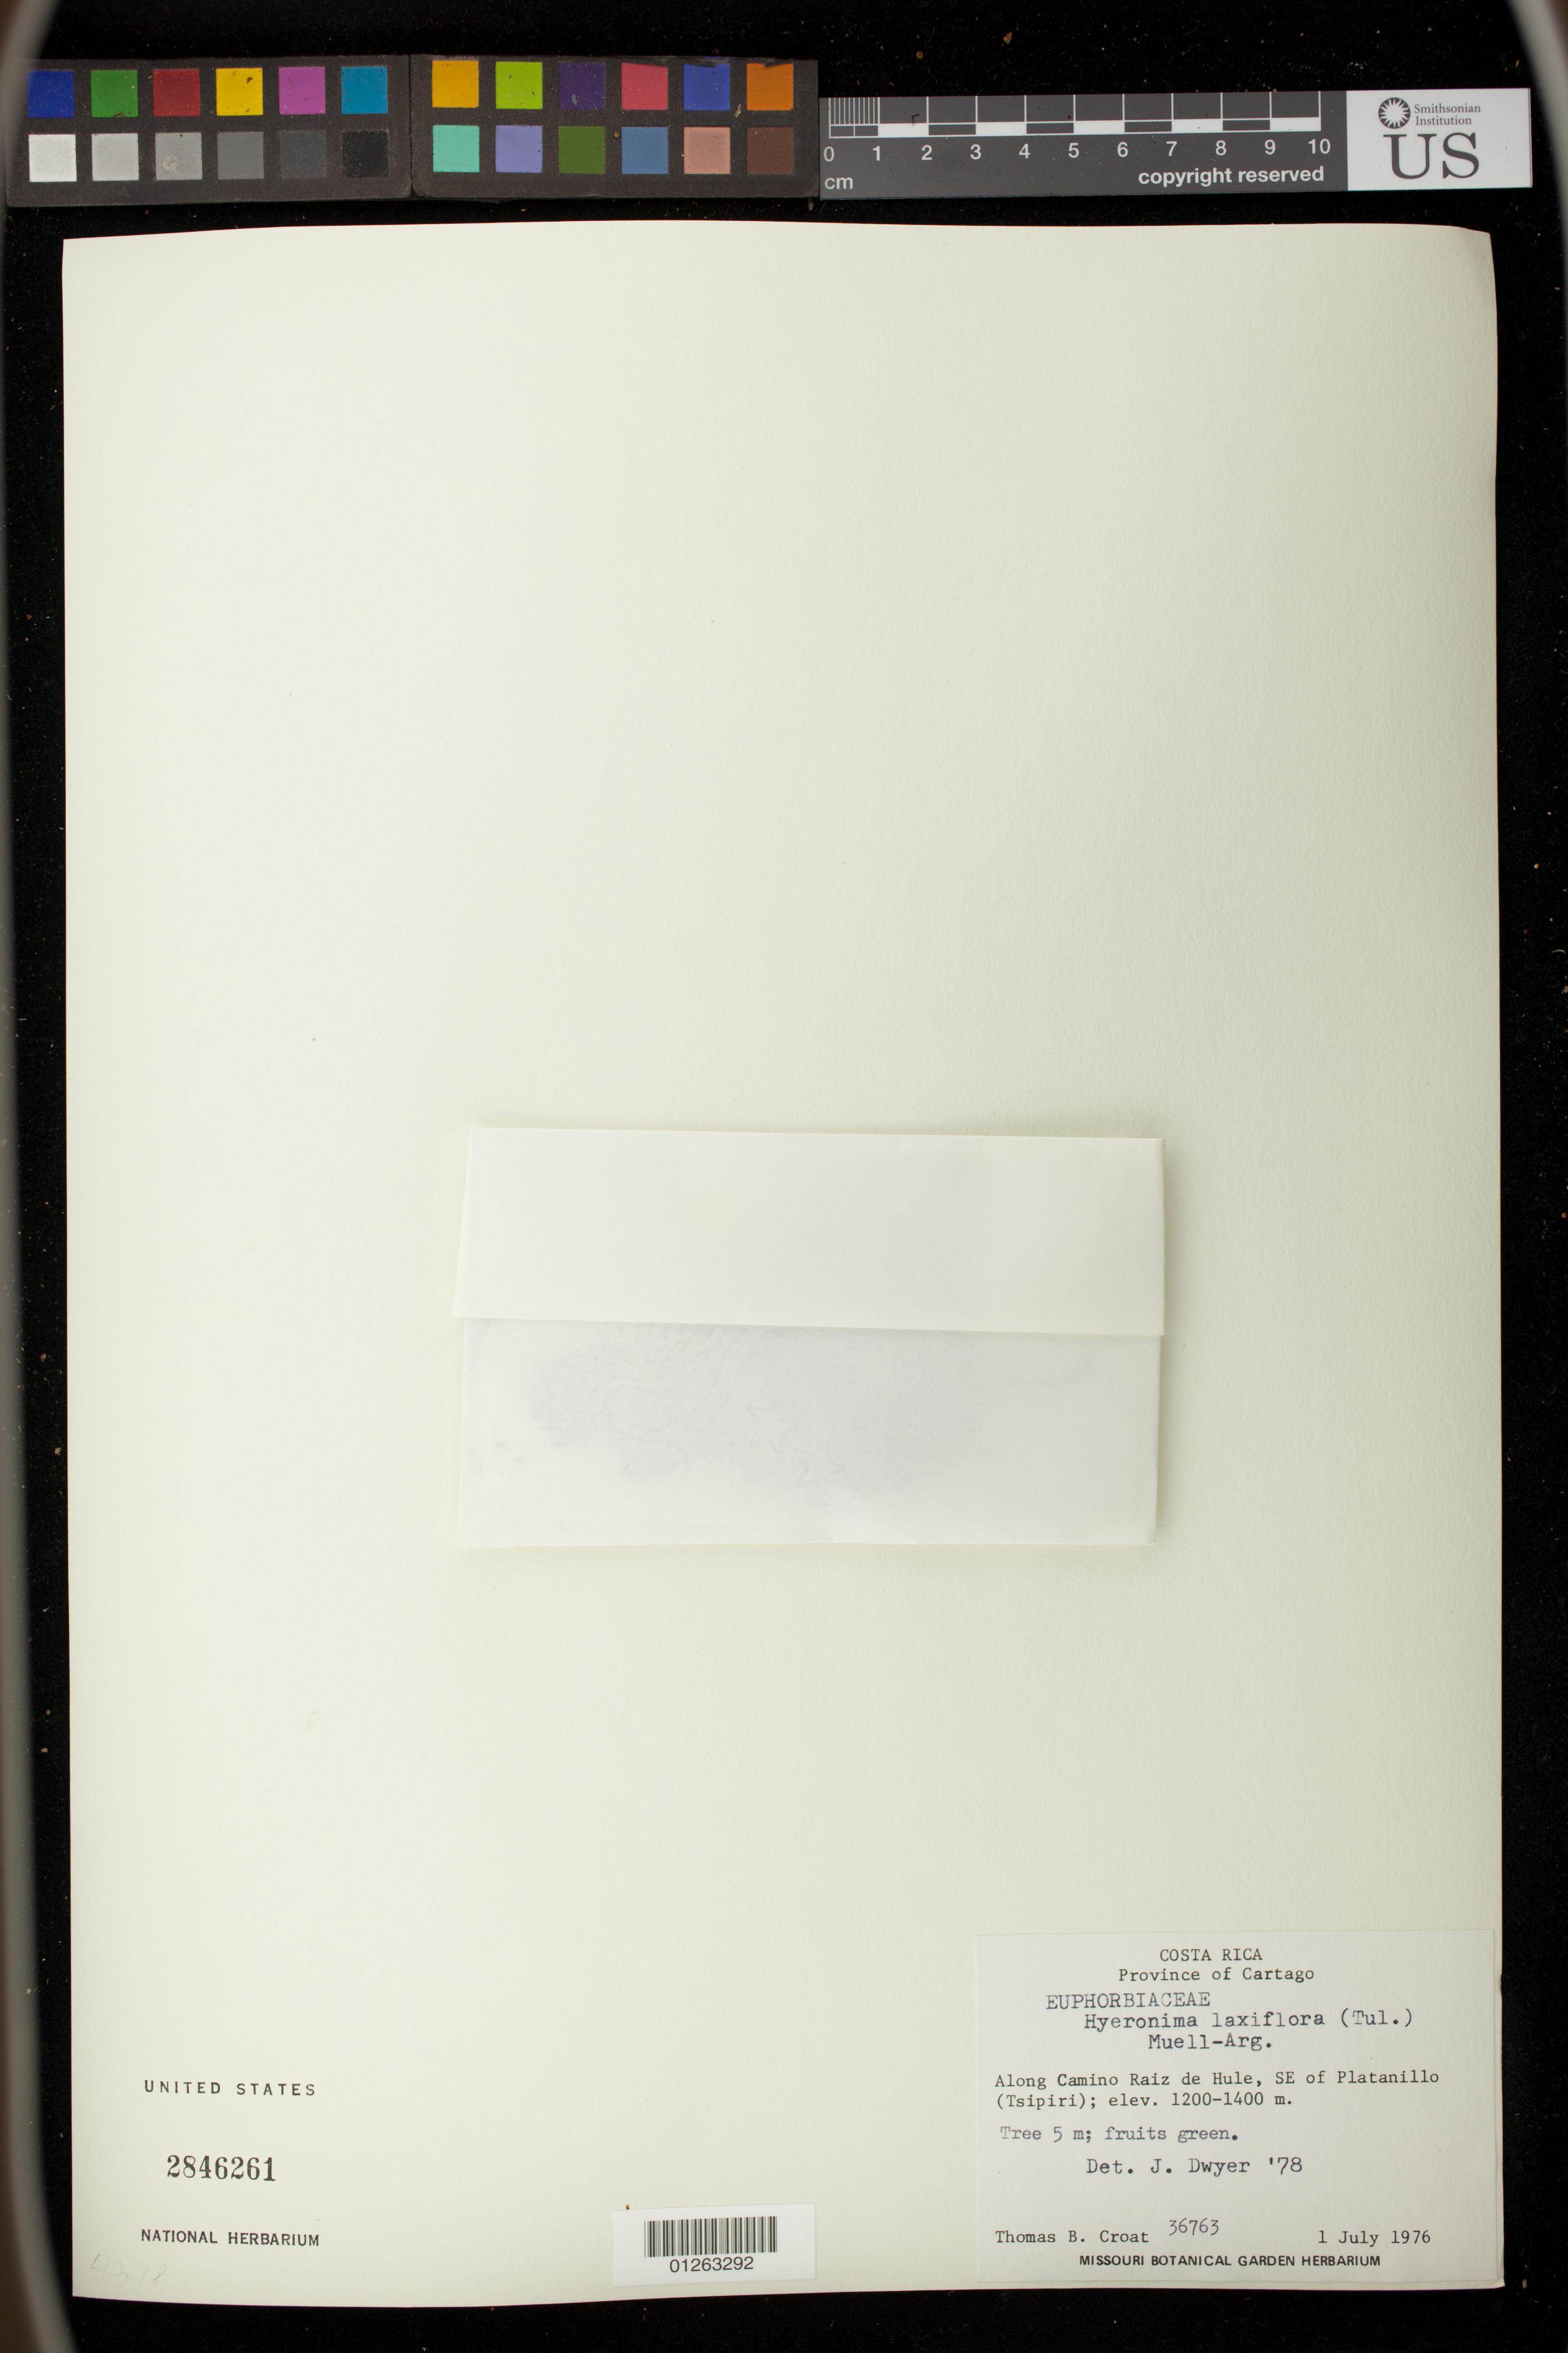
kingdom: Plantae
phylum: Tracheophyta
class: Magnoliopsida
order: Malpighiales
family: Phyllanthaceae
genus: Hieronyma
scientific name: Hieronyma laxiflora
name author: (Tul.) Müll. Arg.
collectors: T. B. Croat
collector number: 36763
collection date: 1976-07-01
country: Costa Rica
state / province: Cartago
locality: Along Camino Raiz de Hule, Se of Plantanillo (Tsipiri)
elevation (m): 1200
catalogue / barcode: US 2846261